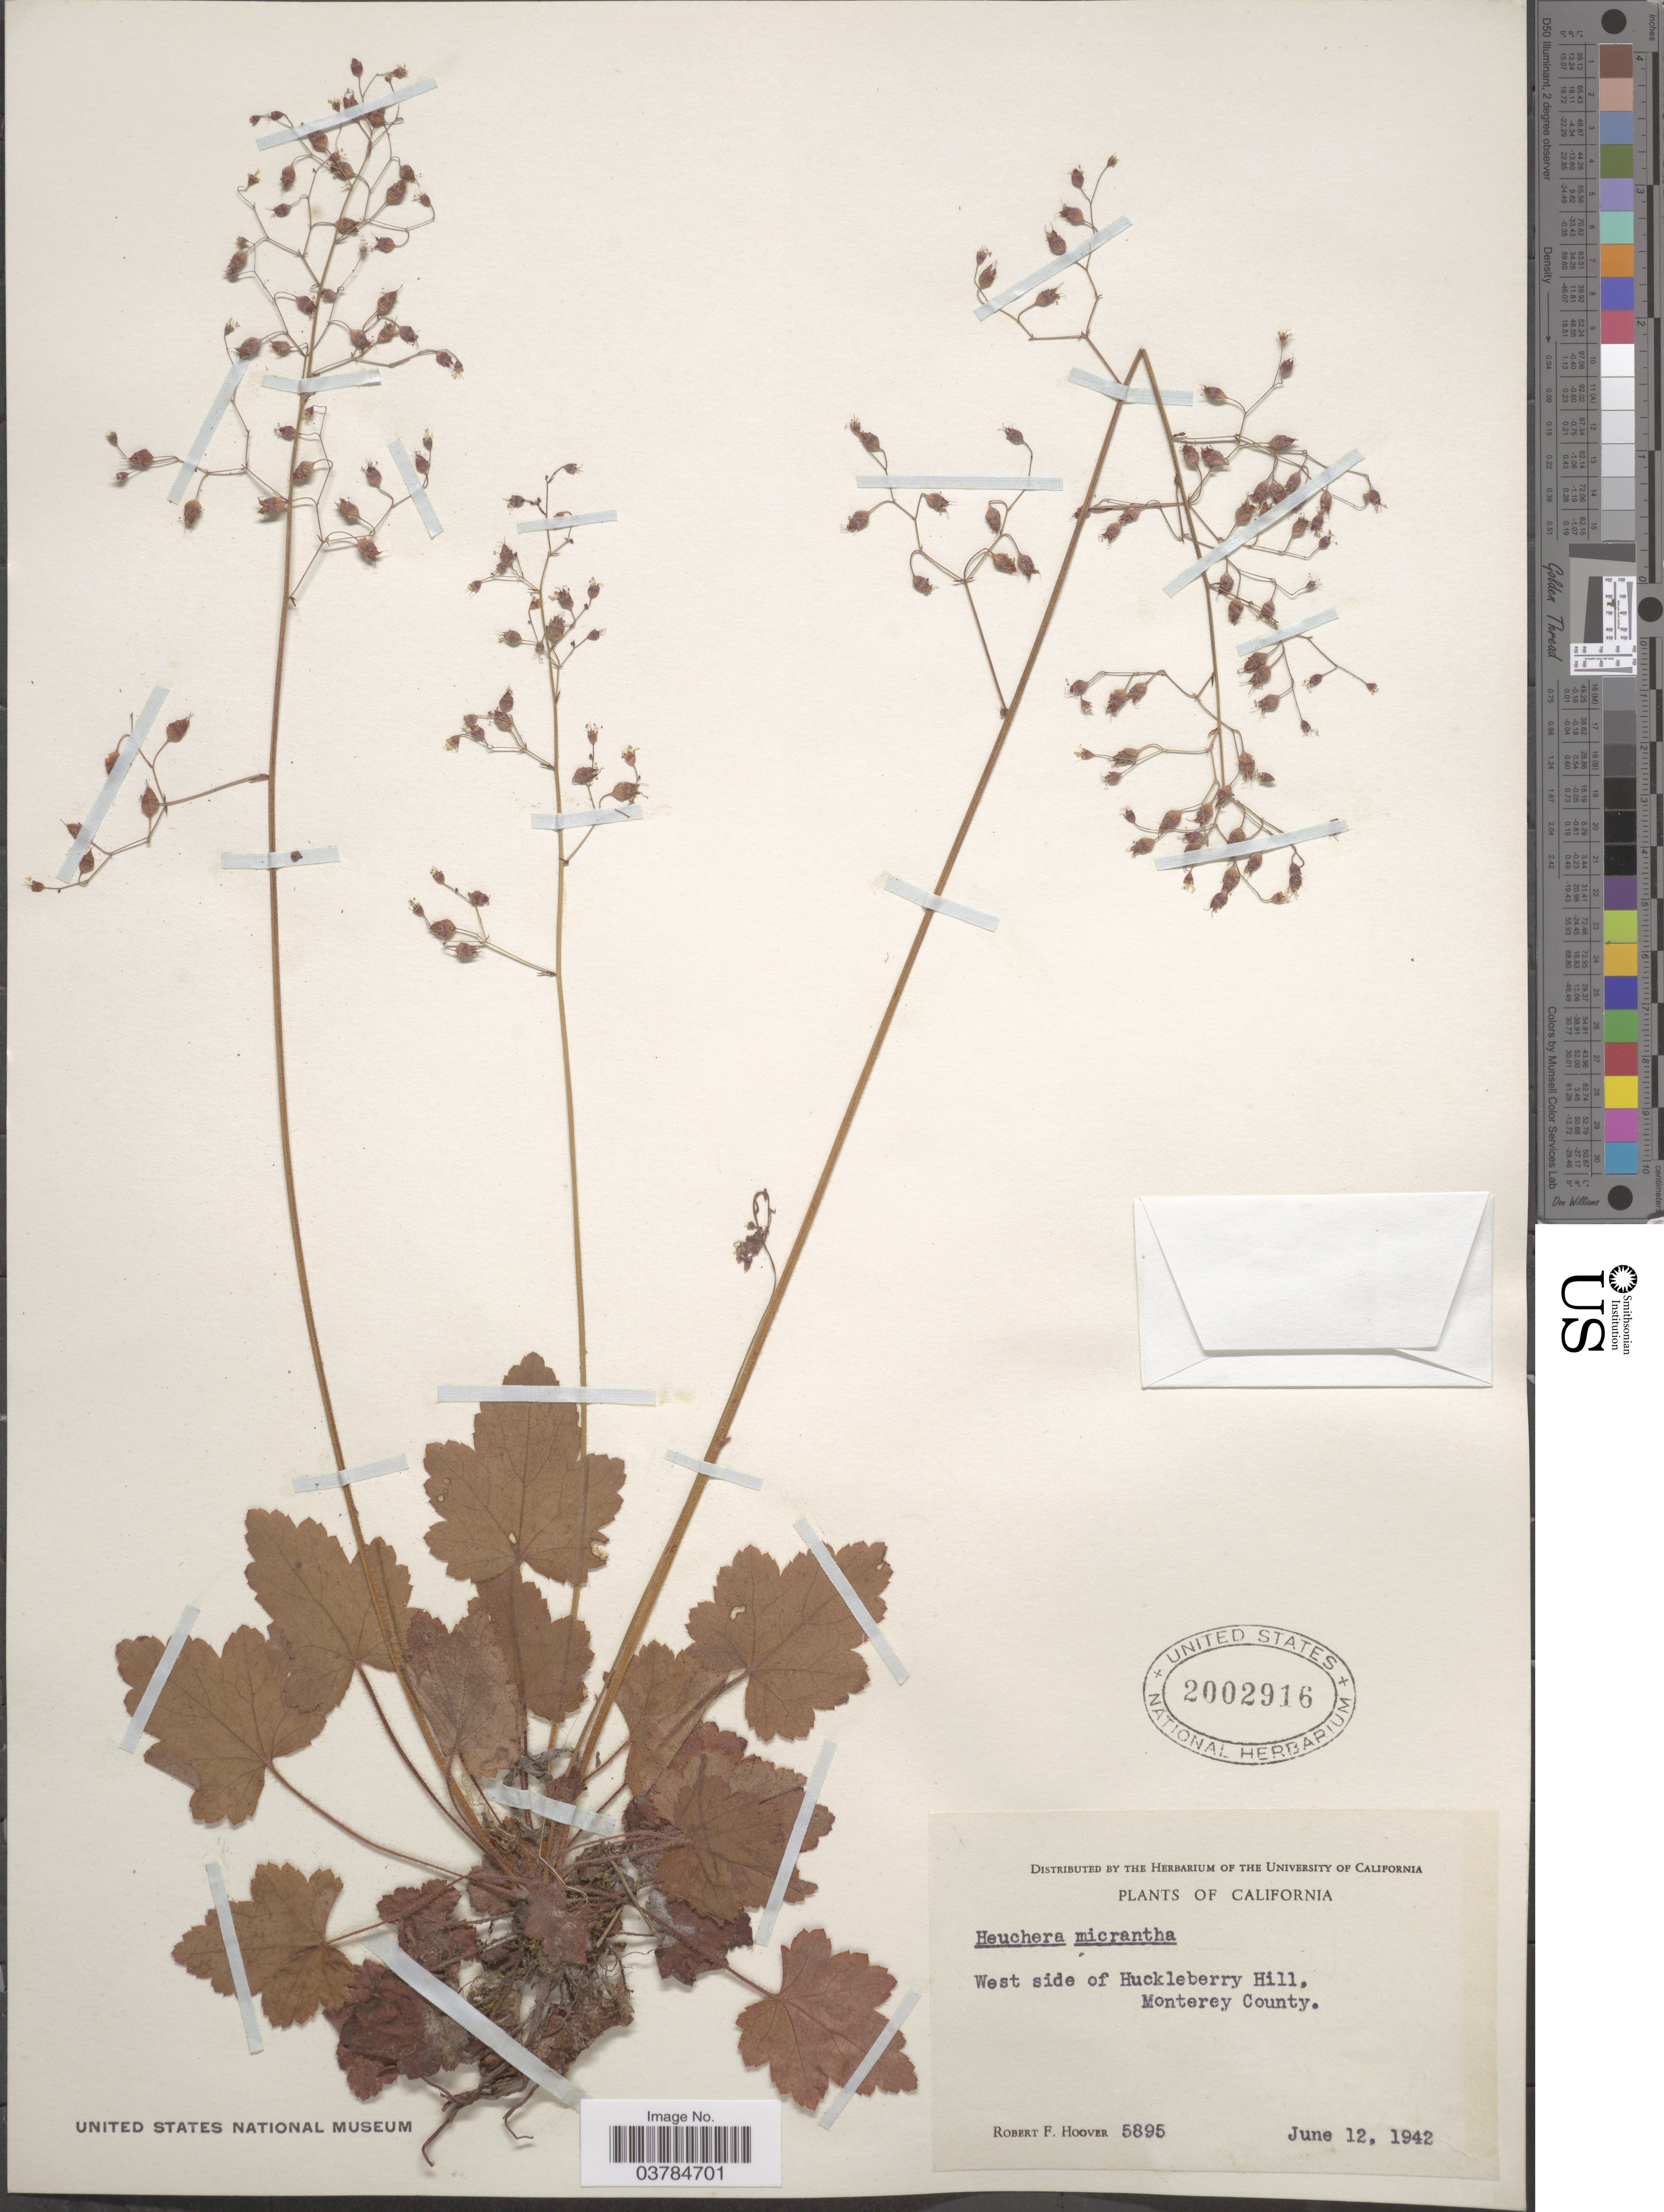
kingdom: Plantae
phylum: Tracheophyta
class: Magnoliopsida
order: Saxifragales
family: Saxifragaceae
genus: Heuchera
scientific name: Heuchera micrantha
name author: Douglas ex Lindl.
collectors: R. F. Hoover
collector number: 5895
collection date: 1942-06-12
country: United States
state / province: California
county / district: Monterey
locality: West side of Huckleberry Hill, Monterey County.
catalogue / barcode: US 2002916